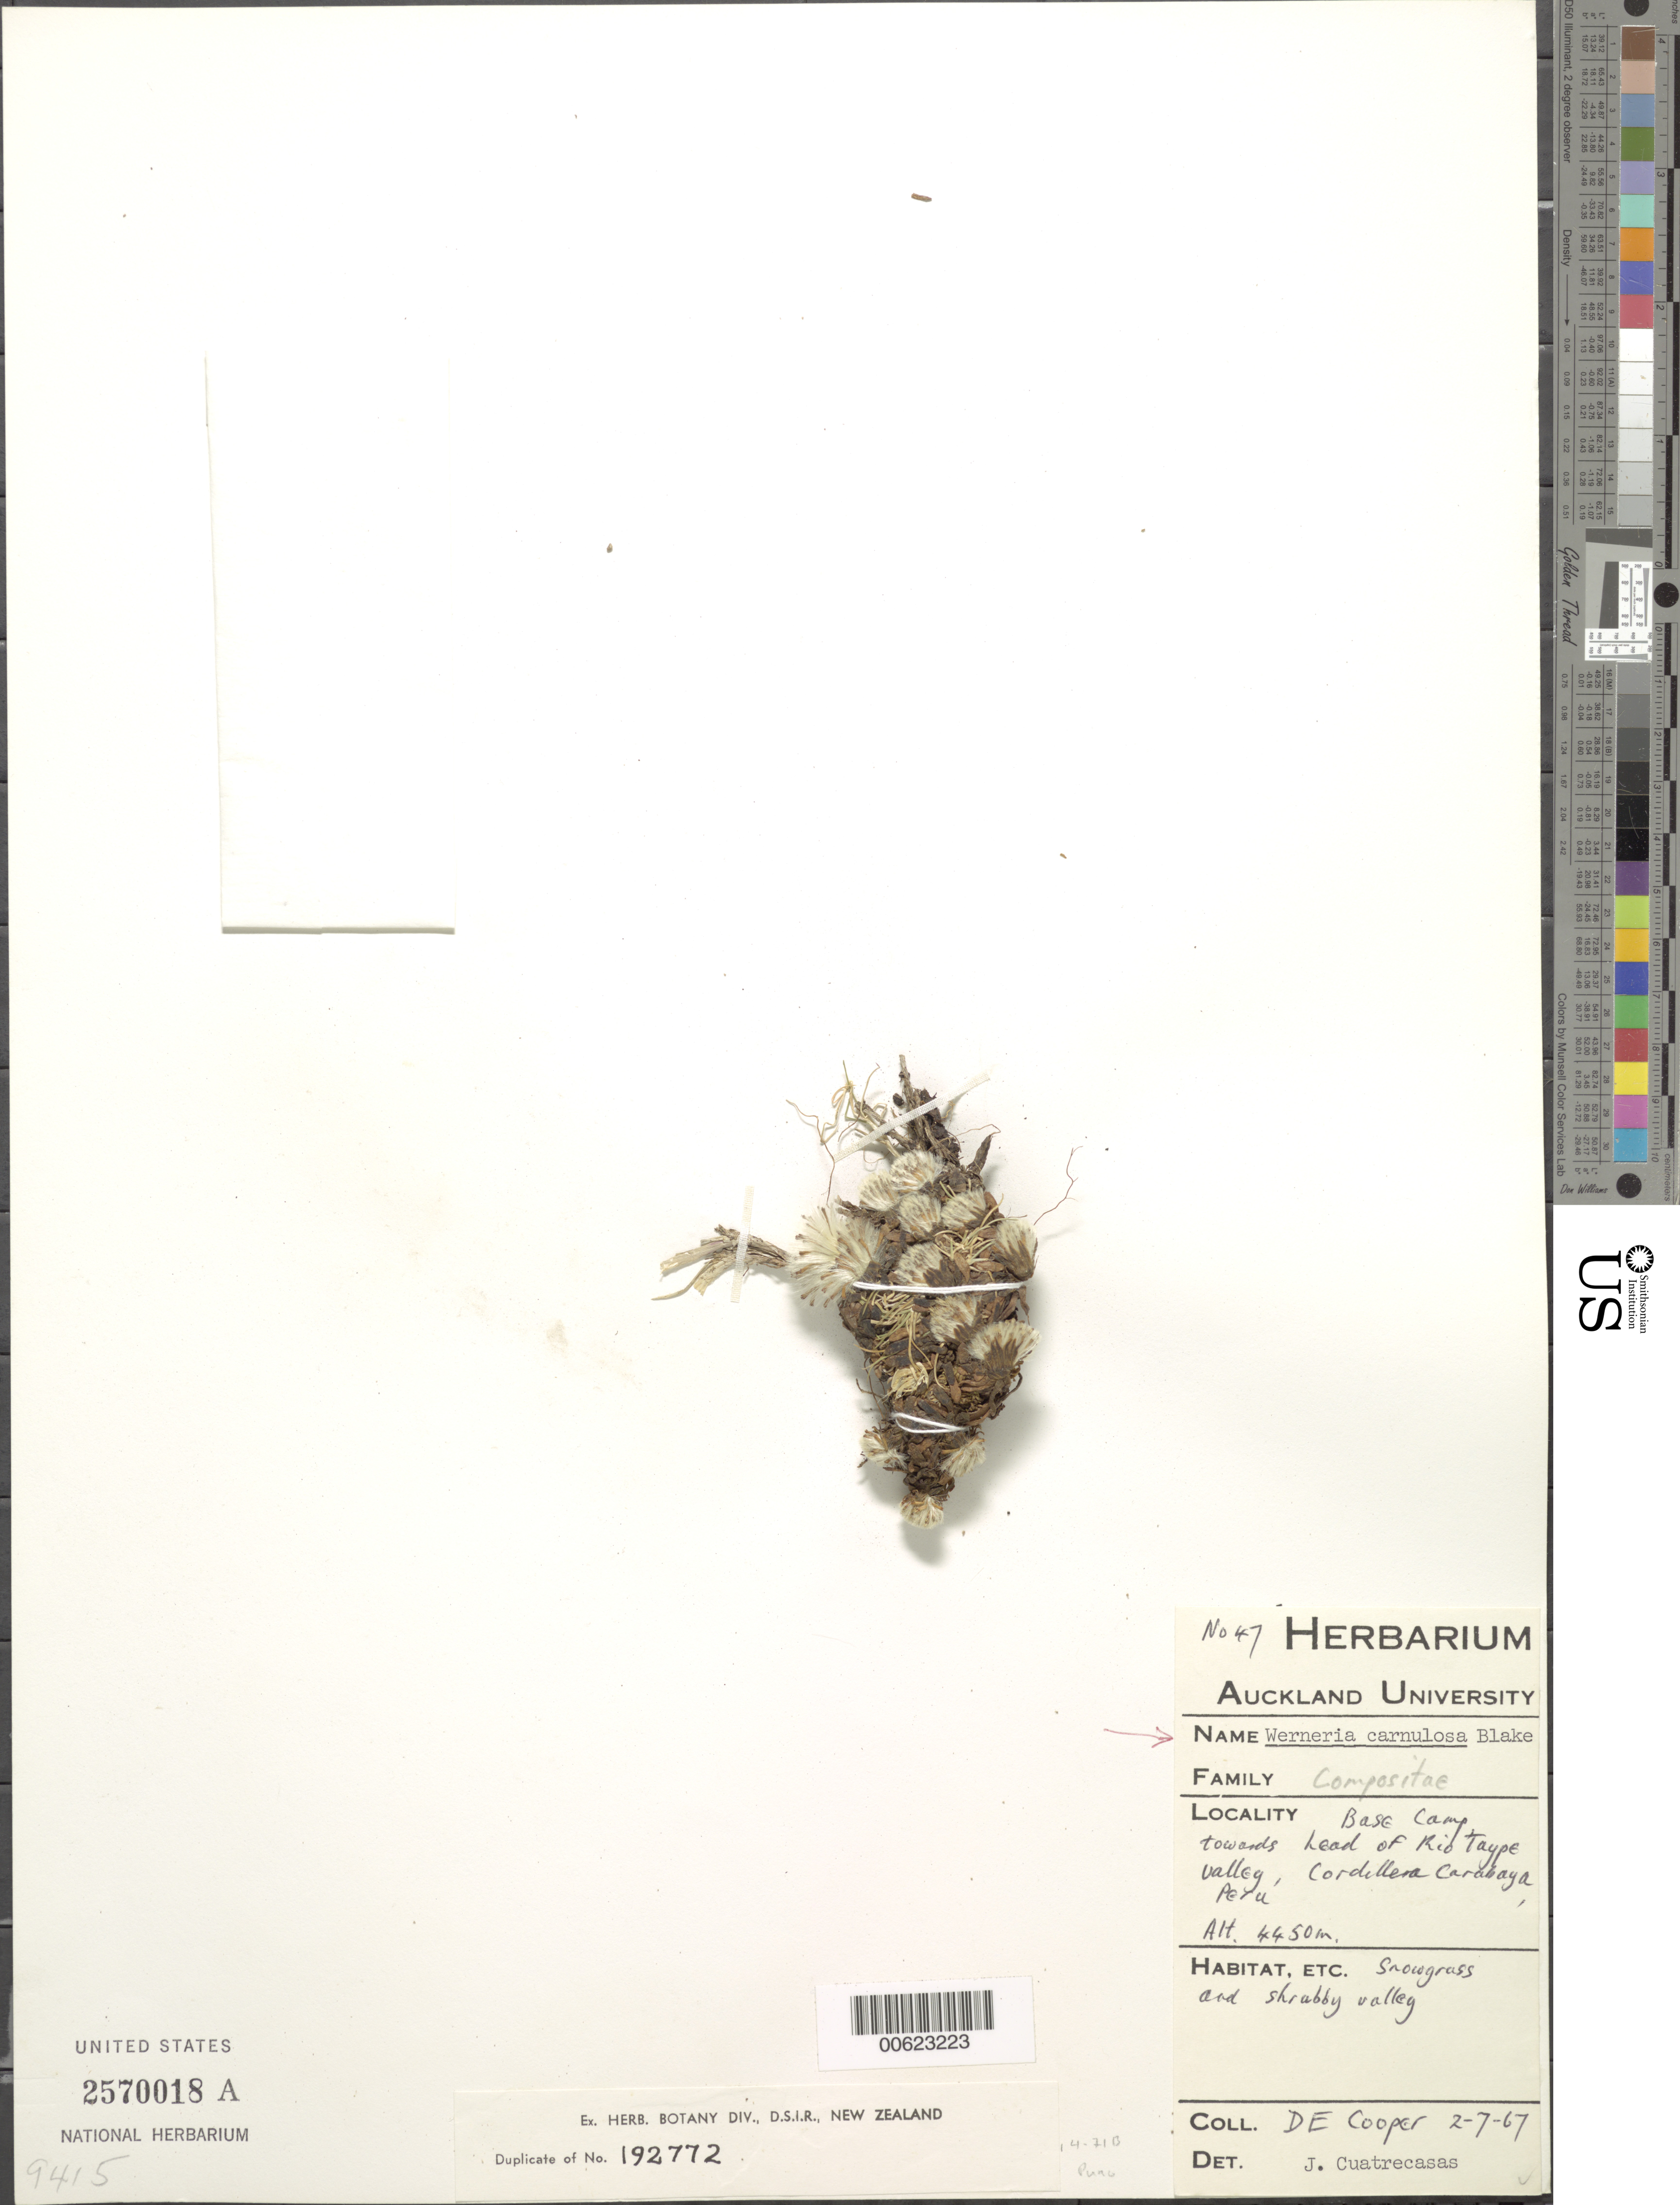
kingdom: Plantae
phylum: Tracheophyta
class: Magnoliopsida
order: Asterales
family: Asteraceae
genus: Senecio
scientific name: Senecio gamolepis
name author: Cabrera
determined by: Calvo, Joel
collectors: D. E. Cooper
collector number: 47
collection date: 1966-07-02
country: Peru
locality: Rio Taype, Base camp, toward head of valley, Cord. Carabaya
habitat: Snow grass and shrubby valley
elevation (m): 4450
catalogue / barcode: US 2570018A